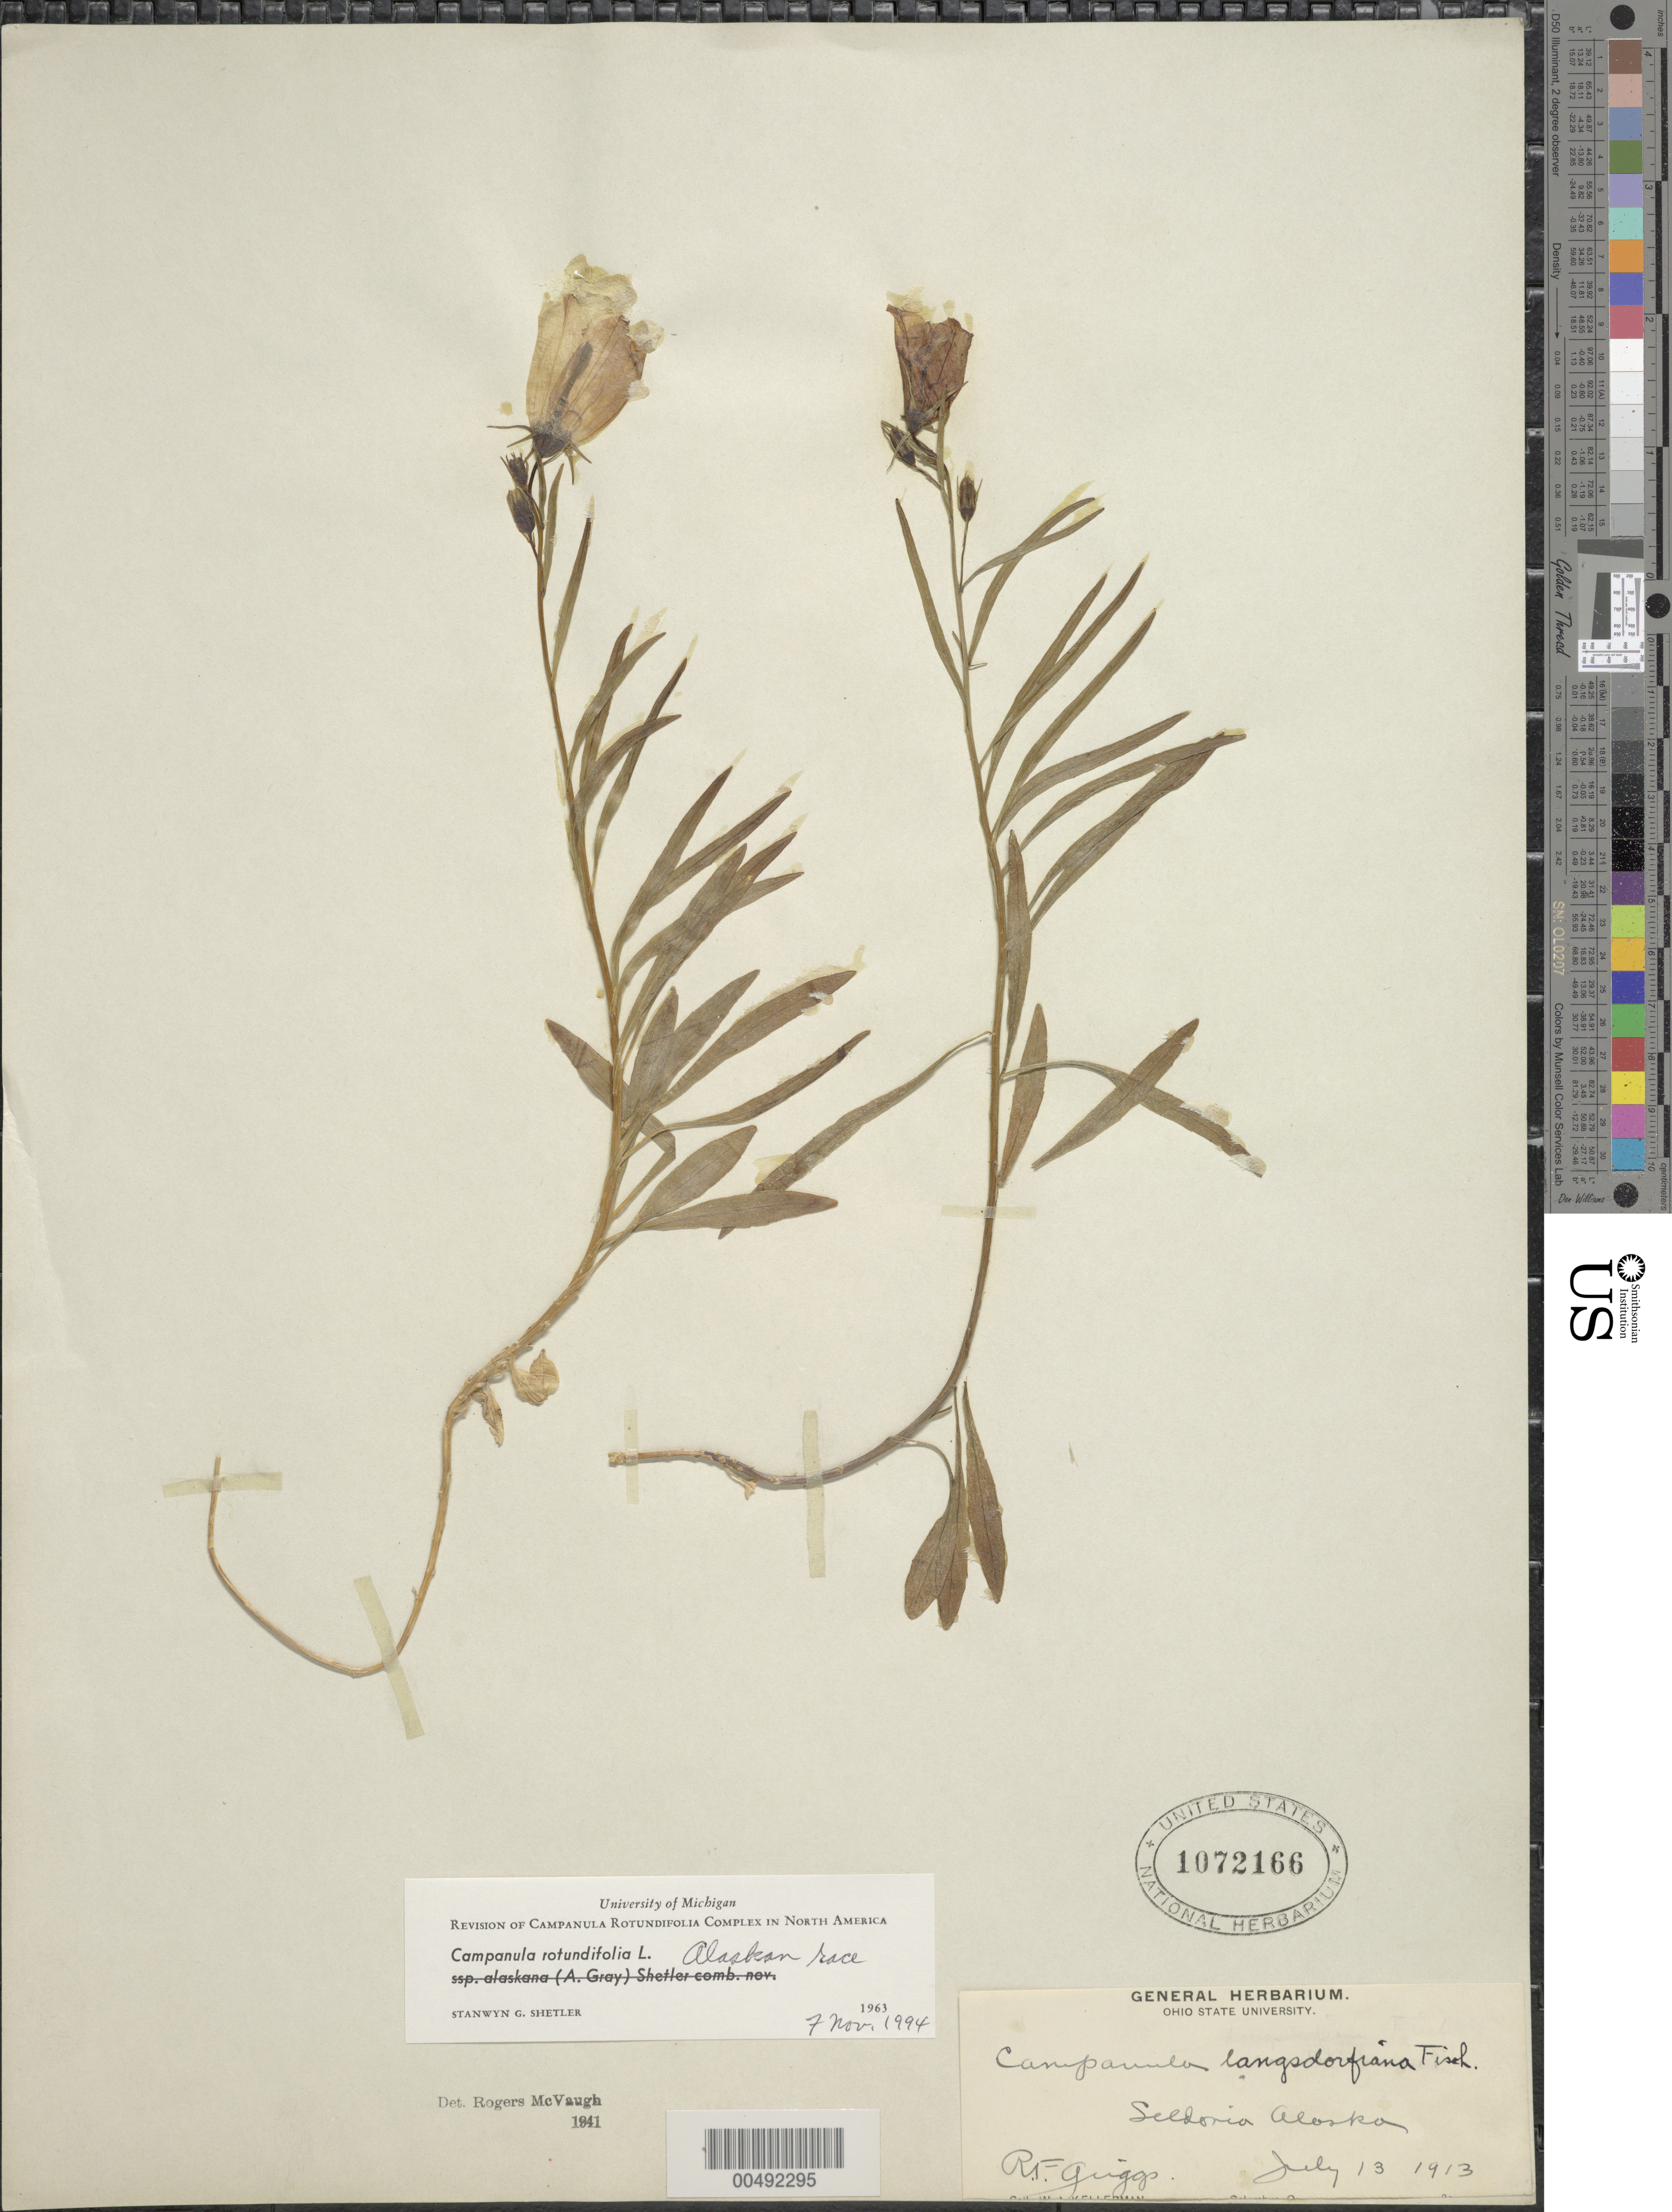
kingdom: Plantae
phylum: Tracheophyta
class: Magnoliopsida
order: Asterales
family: Campanulaceae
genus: Campanula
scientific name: Campanula rotundifolia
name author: L.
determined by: Shetler, Stanwyn G., (US), NMNH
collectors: R. F. Griggs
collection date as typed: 13 Jul 1913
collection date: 1913-07-13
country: United States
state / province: Alaska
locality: Seldovia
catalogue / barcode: US 1072166